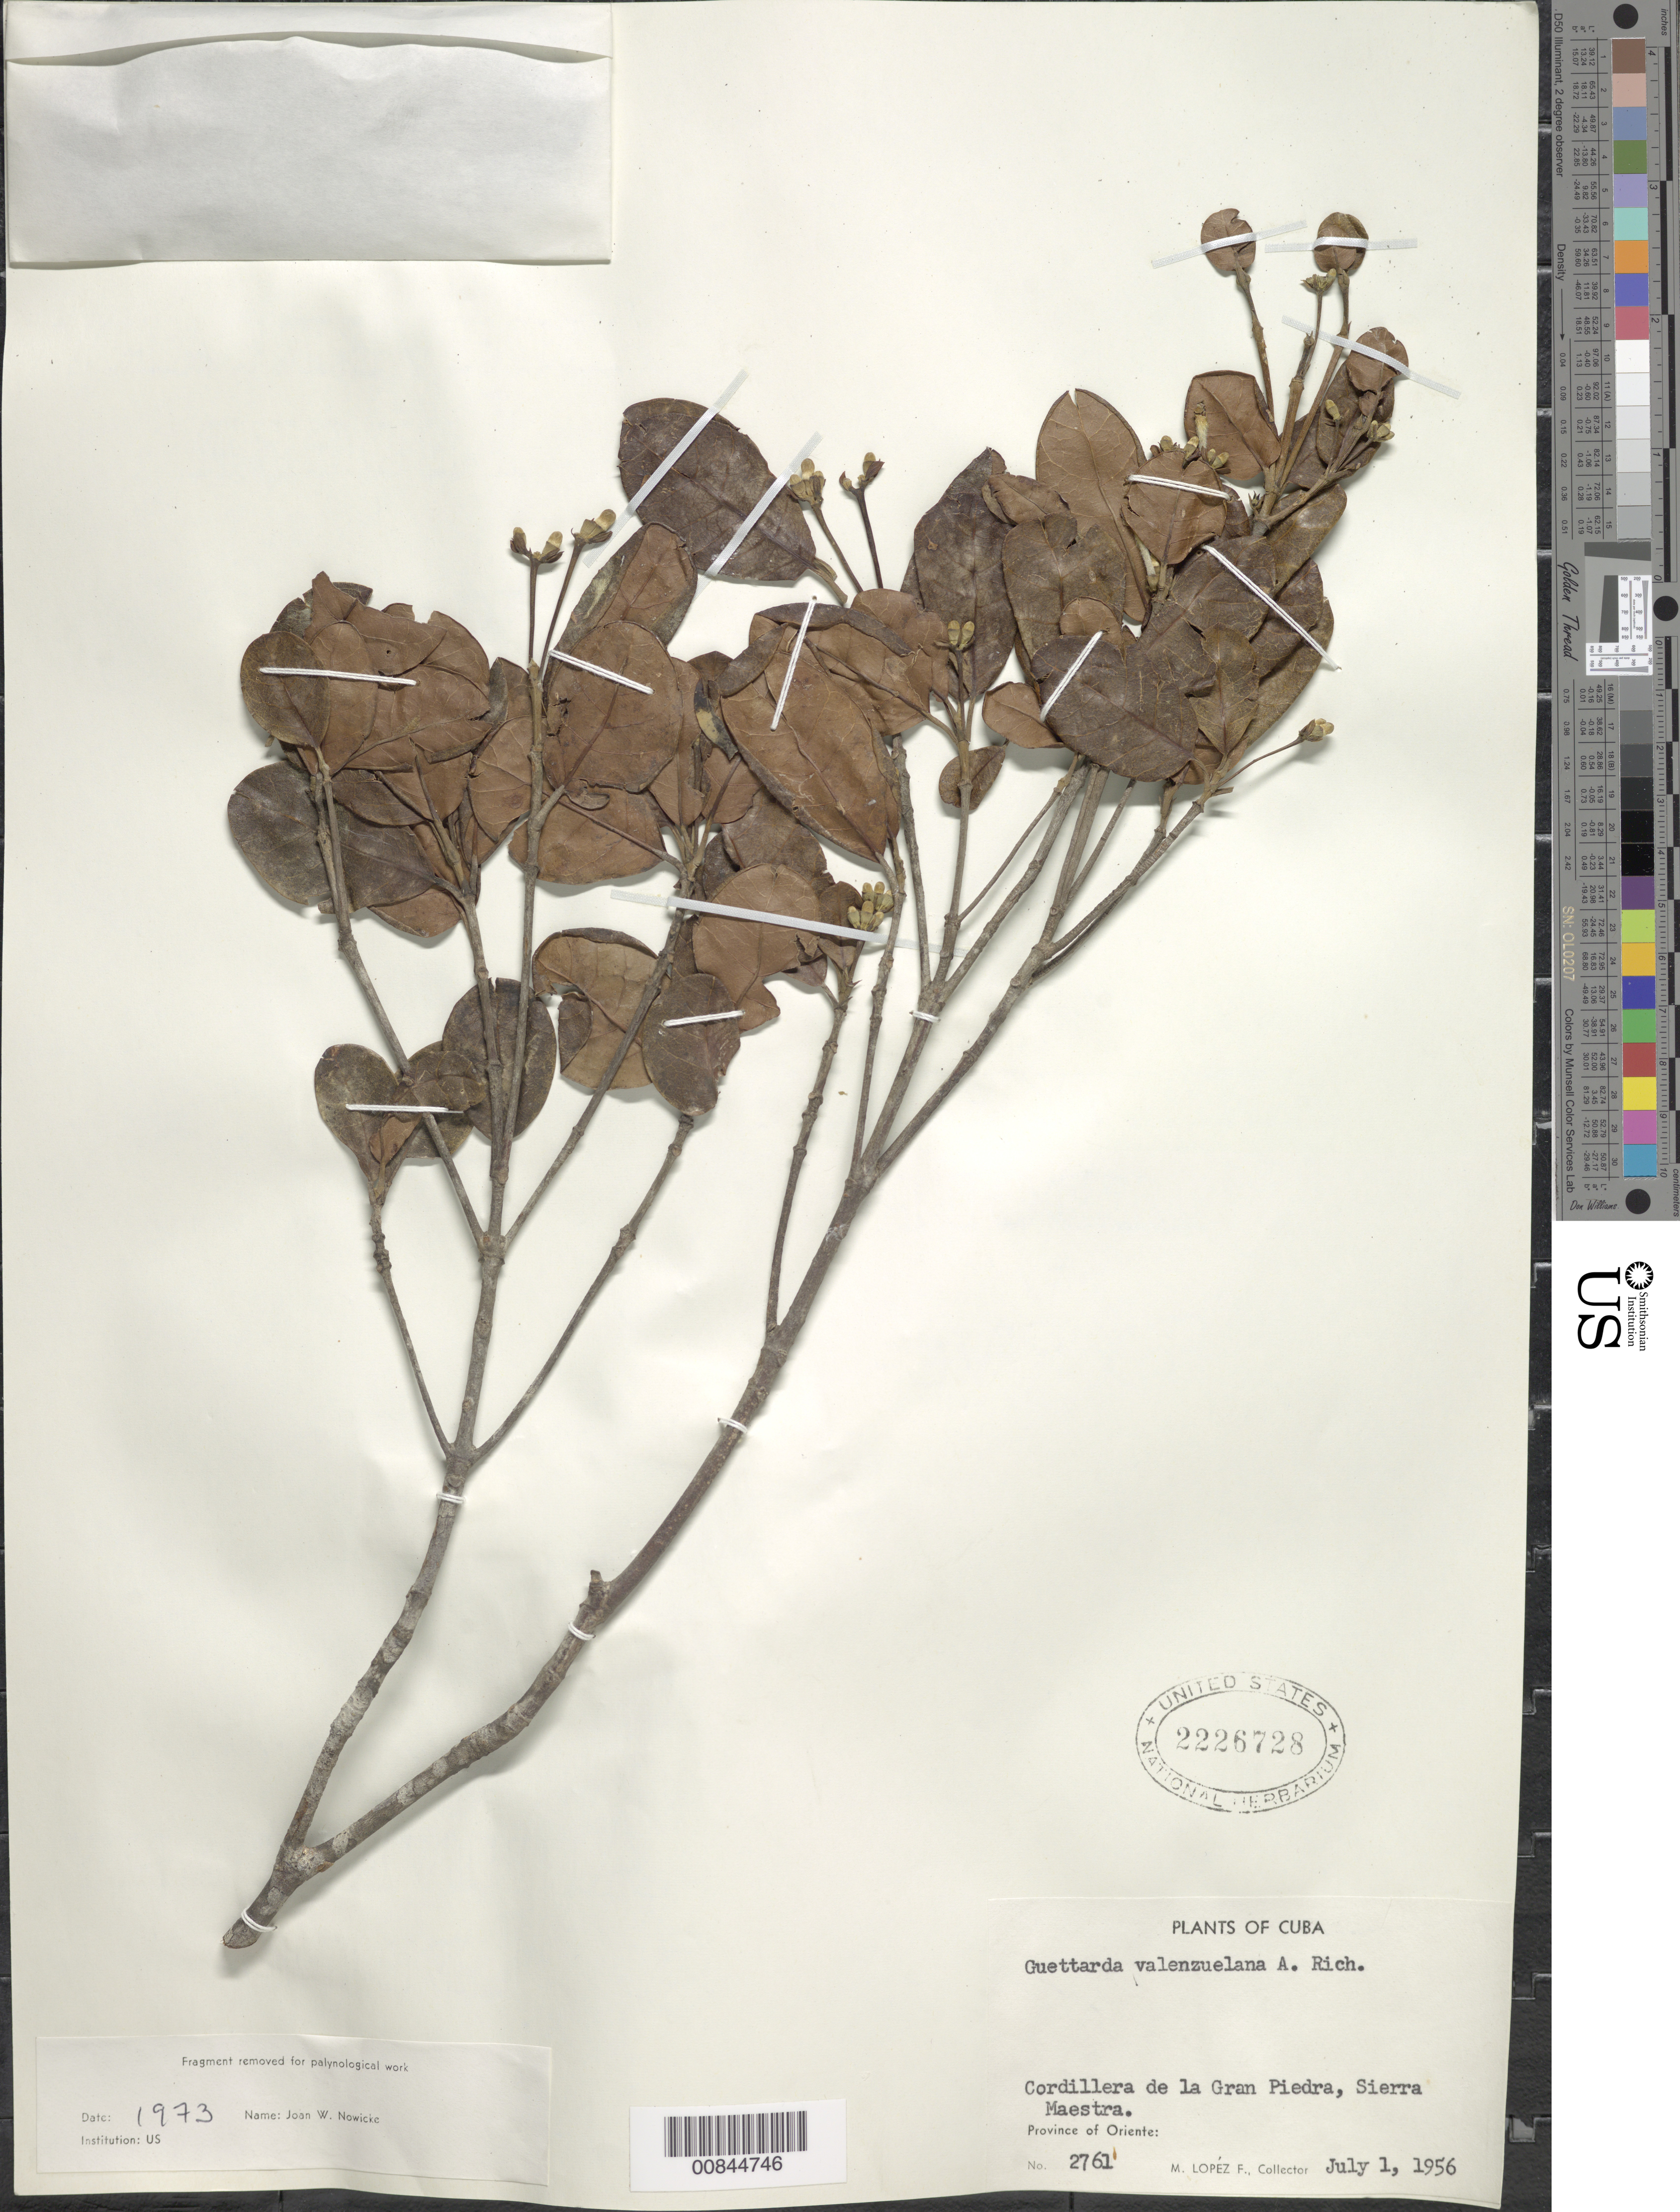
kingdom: Plantae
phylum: Tracheophyta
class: Magnoliopsida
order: Gentianales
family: Rubiaceae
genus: Guettarda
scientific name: Guettarda valenzuelana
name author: A. Rich.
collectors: M. López Figueiras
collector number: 2761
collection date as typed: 01 Jul 1956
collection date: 1956-07-01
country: Cuba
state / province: Oriente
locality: Cordillera de la Gran Piedra, Sierra Maestra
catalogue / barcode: US 2226728